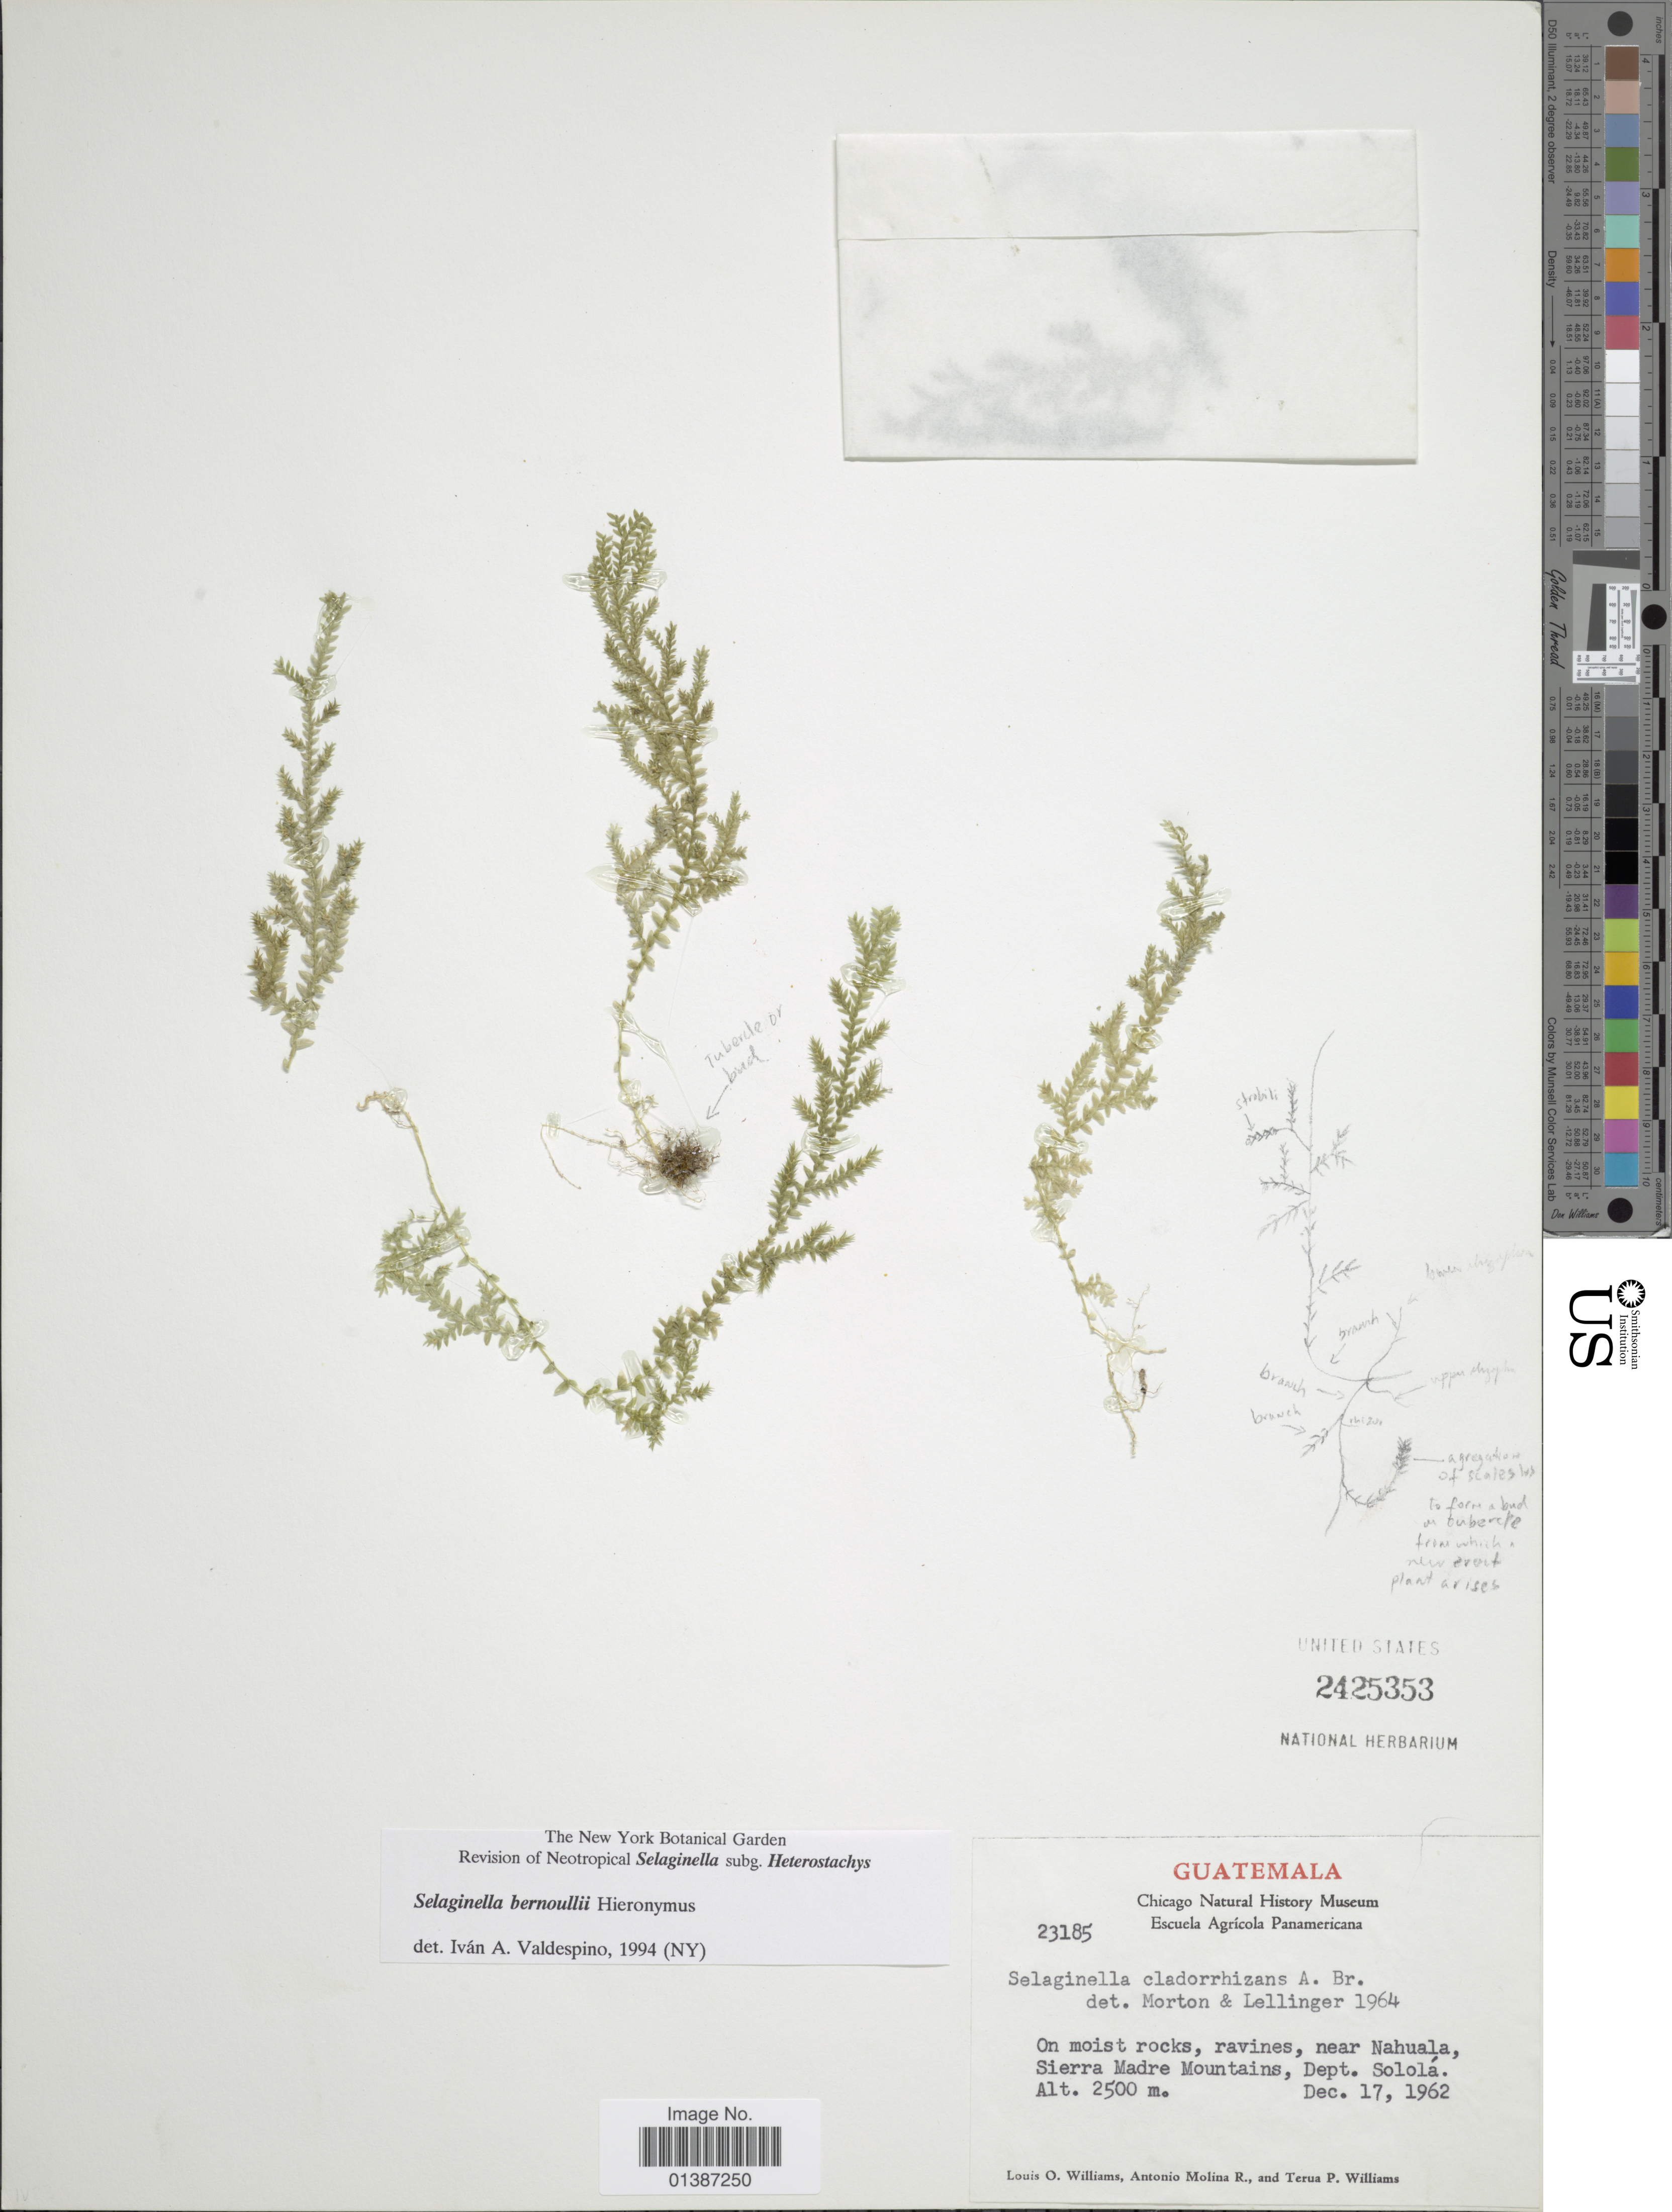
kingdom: Plantae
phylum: Tracheophyta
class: Lycopodiopsida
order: Selaginellales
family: Selaginellaceae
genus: Selaginella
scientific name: Selaginella bernoullii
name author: Hieron.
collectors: L. O. Williams, A. Molina R. & T. P. Williams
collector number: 23185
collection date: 1962-12-17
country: Guatemala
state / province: Sololá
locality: On moist rocks, ravines, near Nahuala, Sierra Madre Mountains,Dept. Sololá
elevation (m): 2500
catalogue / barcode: US 2425353